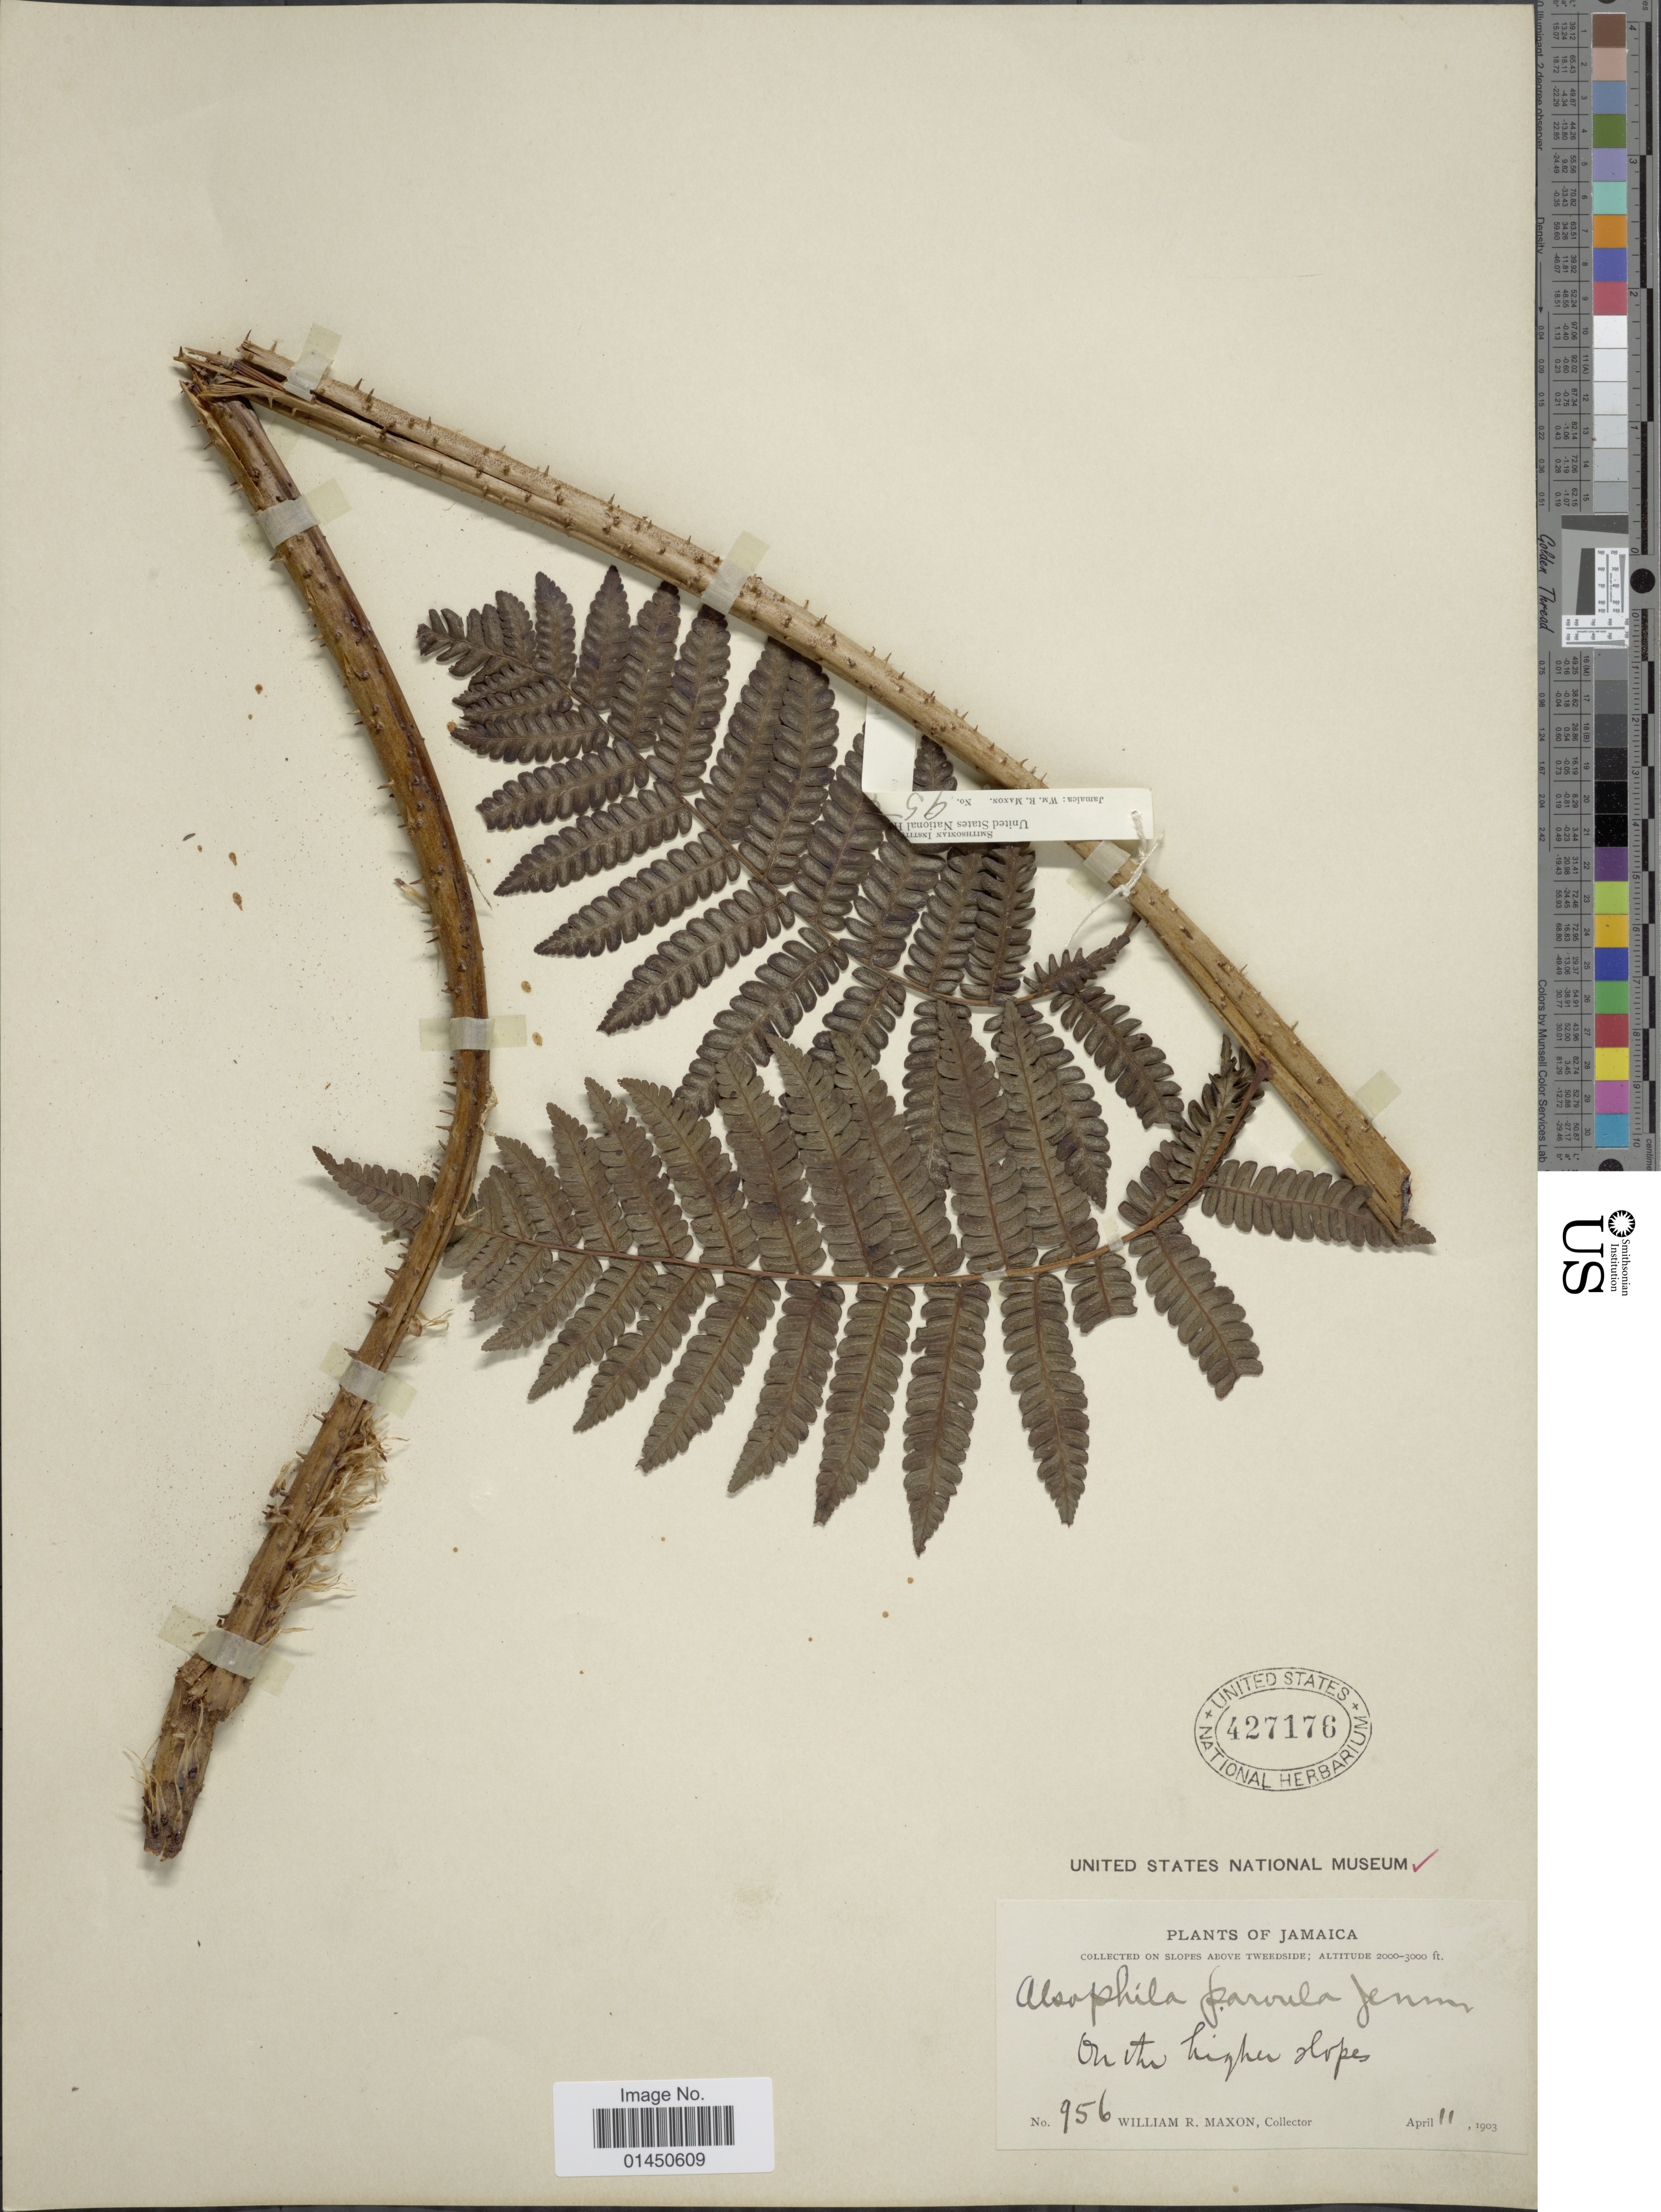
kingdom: Plantae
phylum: Tracheophyta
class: Polypodiopsida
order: Cyatheales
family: Cyatheaceae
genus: Cyathea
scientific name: Cyathea parvula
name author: (Jenman) Domin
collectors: W. R. Maxon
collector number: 956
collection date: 1903-04-11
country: Jamaica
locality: On slopes above Tweedside, on the higher slopes.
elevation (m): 610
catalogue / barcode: US 427176